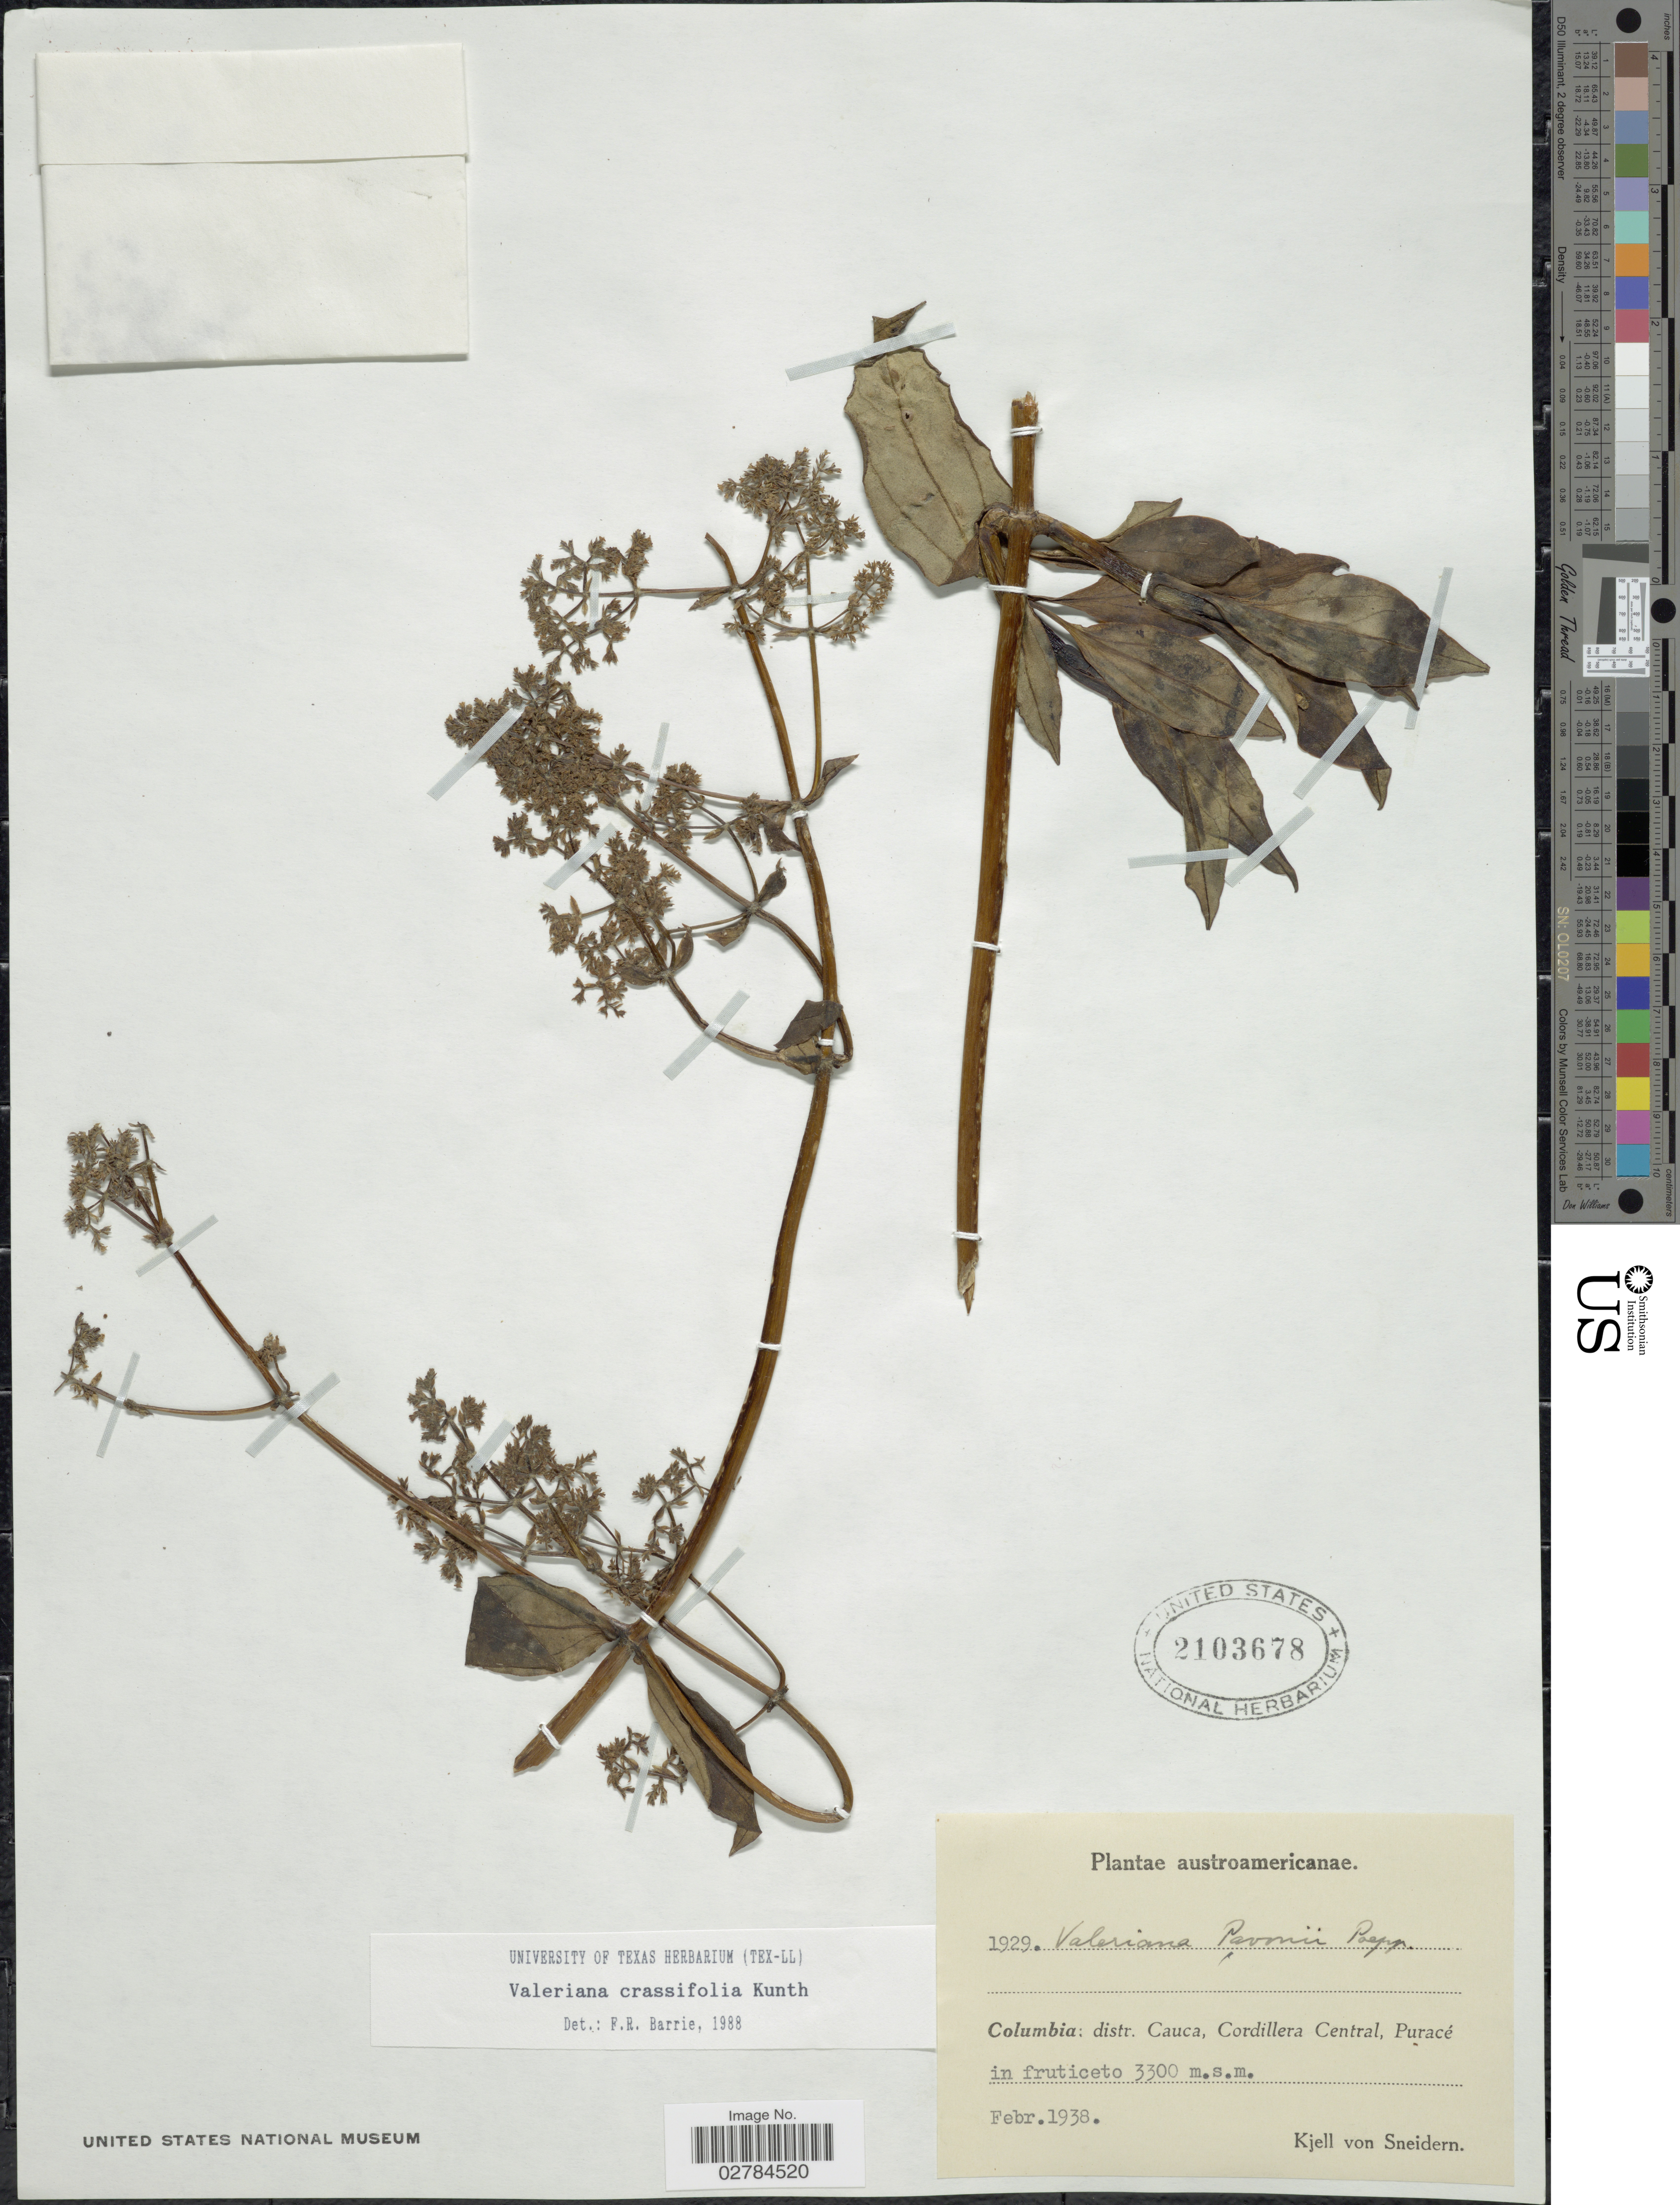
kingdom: Plantae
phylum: Tracheophyta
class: Magnoliopsida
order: Dipsacales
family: Caprifoliaceae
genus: Valeriana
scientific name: Valeriana crassifolia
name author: Kunth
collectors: K. von Sneidern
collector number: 1929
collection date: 1938-02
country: Colombia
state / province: Cauca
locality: Austroamericanae. Distr. Cauca, Cordillera Central, Puracé.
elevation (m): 3300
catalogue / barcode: US 2103678